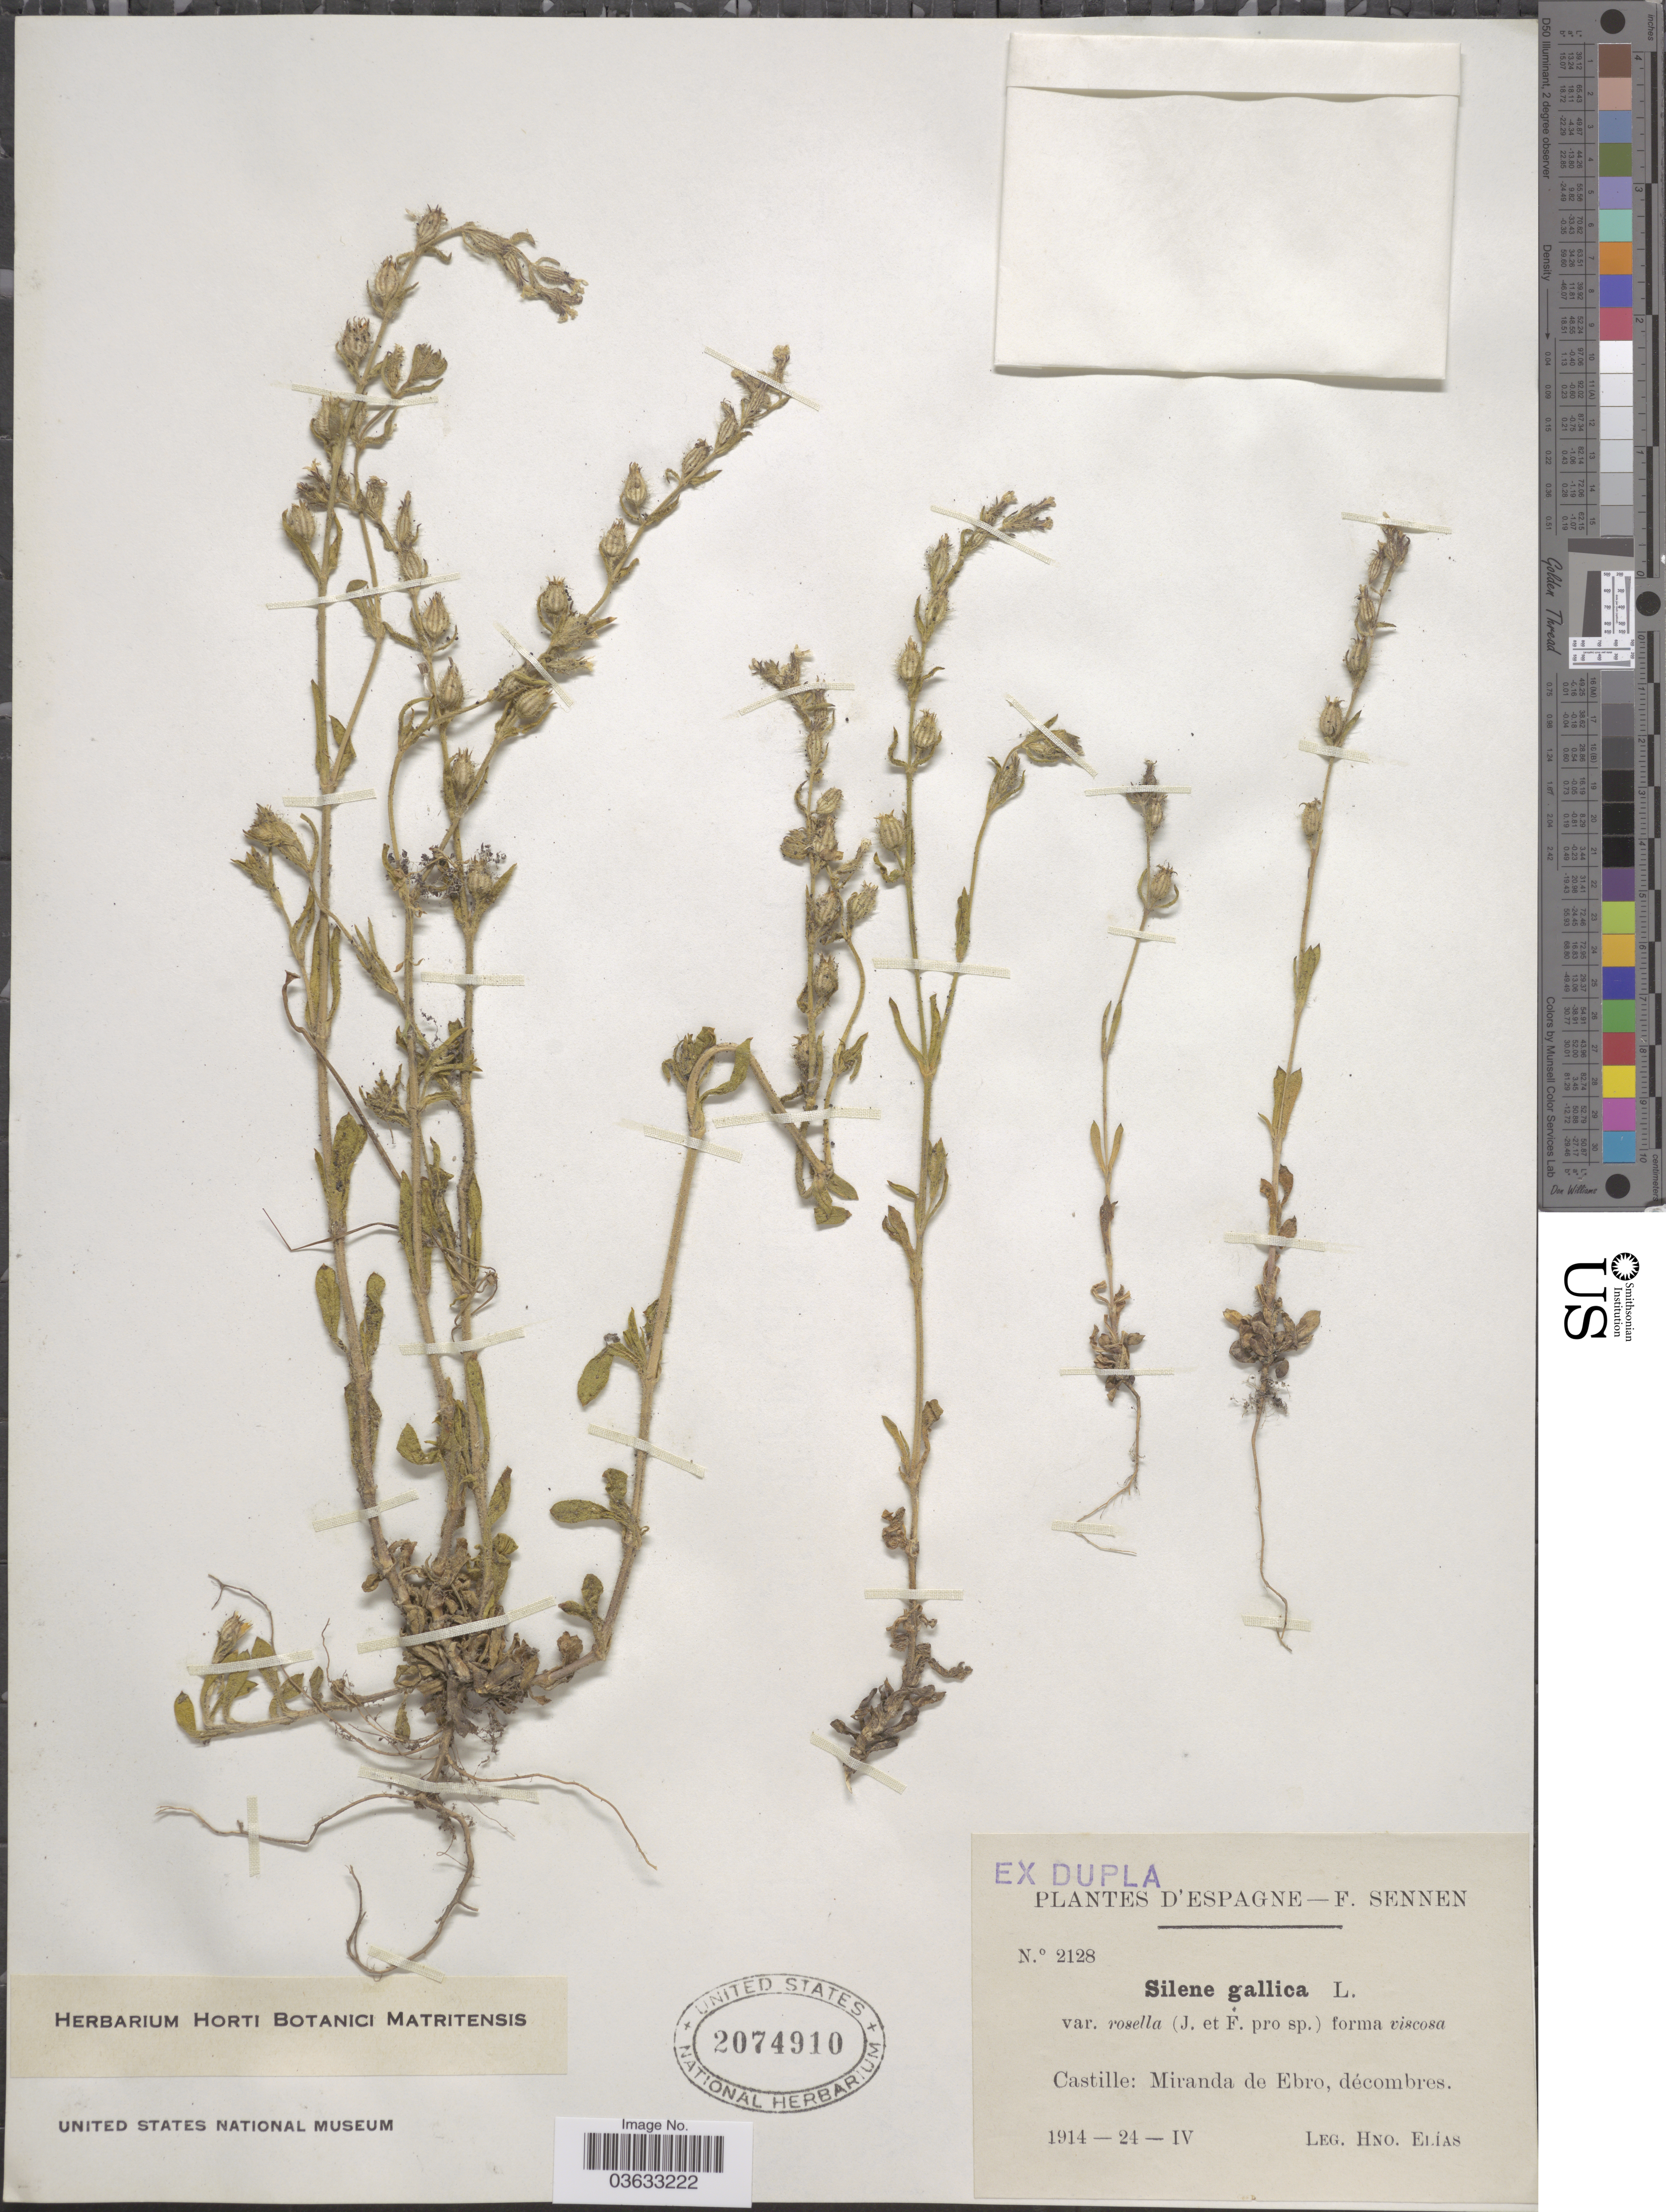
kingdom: Plantae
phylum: Tracheophyta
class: Magnoliopsida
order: Caryophyllales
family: Caryophyllaceae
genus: Silene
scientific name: Silene gallica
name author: L.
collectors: Bro. Elias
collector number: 2128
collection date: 1914-04-24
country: Spain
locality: Espagne. Castille: Miranda de Ebro, décombres.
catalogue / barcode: US 2074910